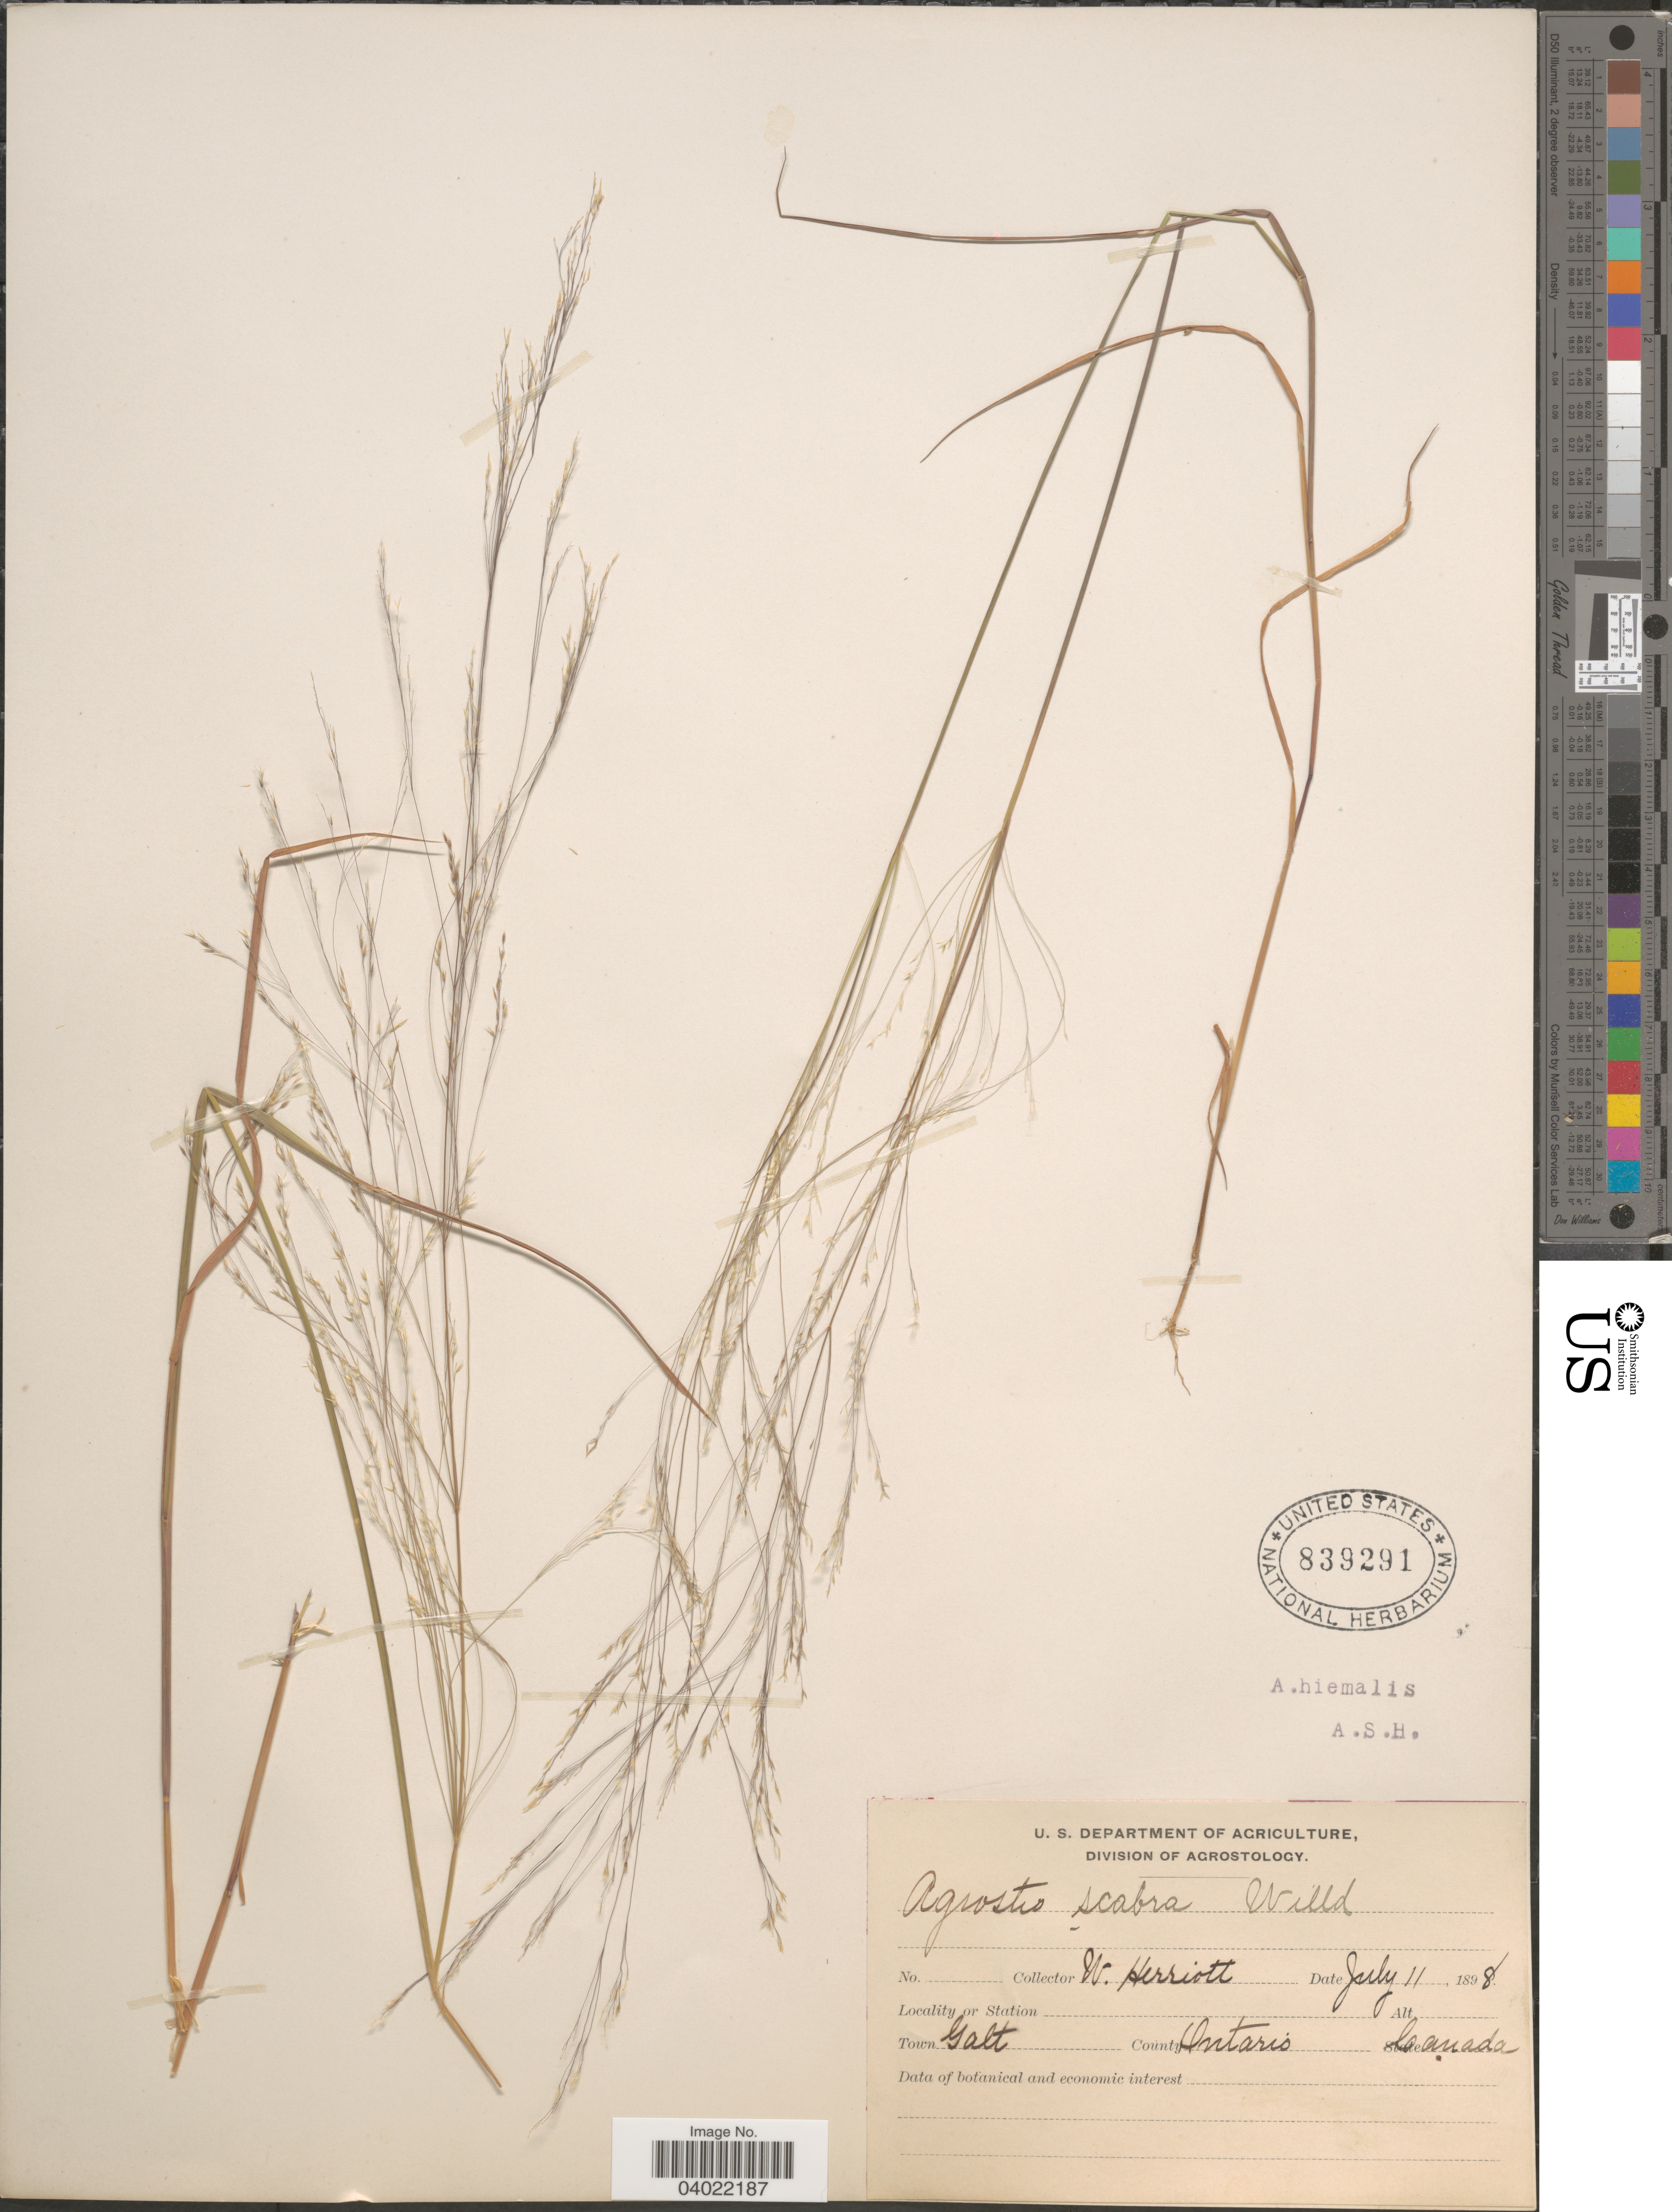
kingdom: Plantae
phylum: Tracheophyta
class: Liliopsida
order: Poales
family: Poaceae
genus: Agrostis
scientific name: Agrostis scabra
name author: Willd.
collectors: W. Herriot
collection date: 1898-07-11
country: Canada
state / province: Ontario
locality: Town Galt.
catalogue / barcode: US 839291